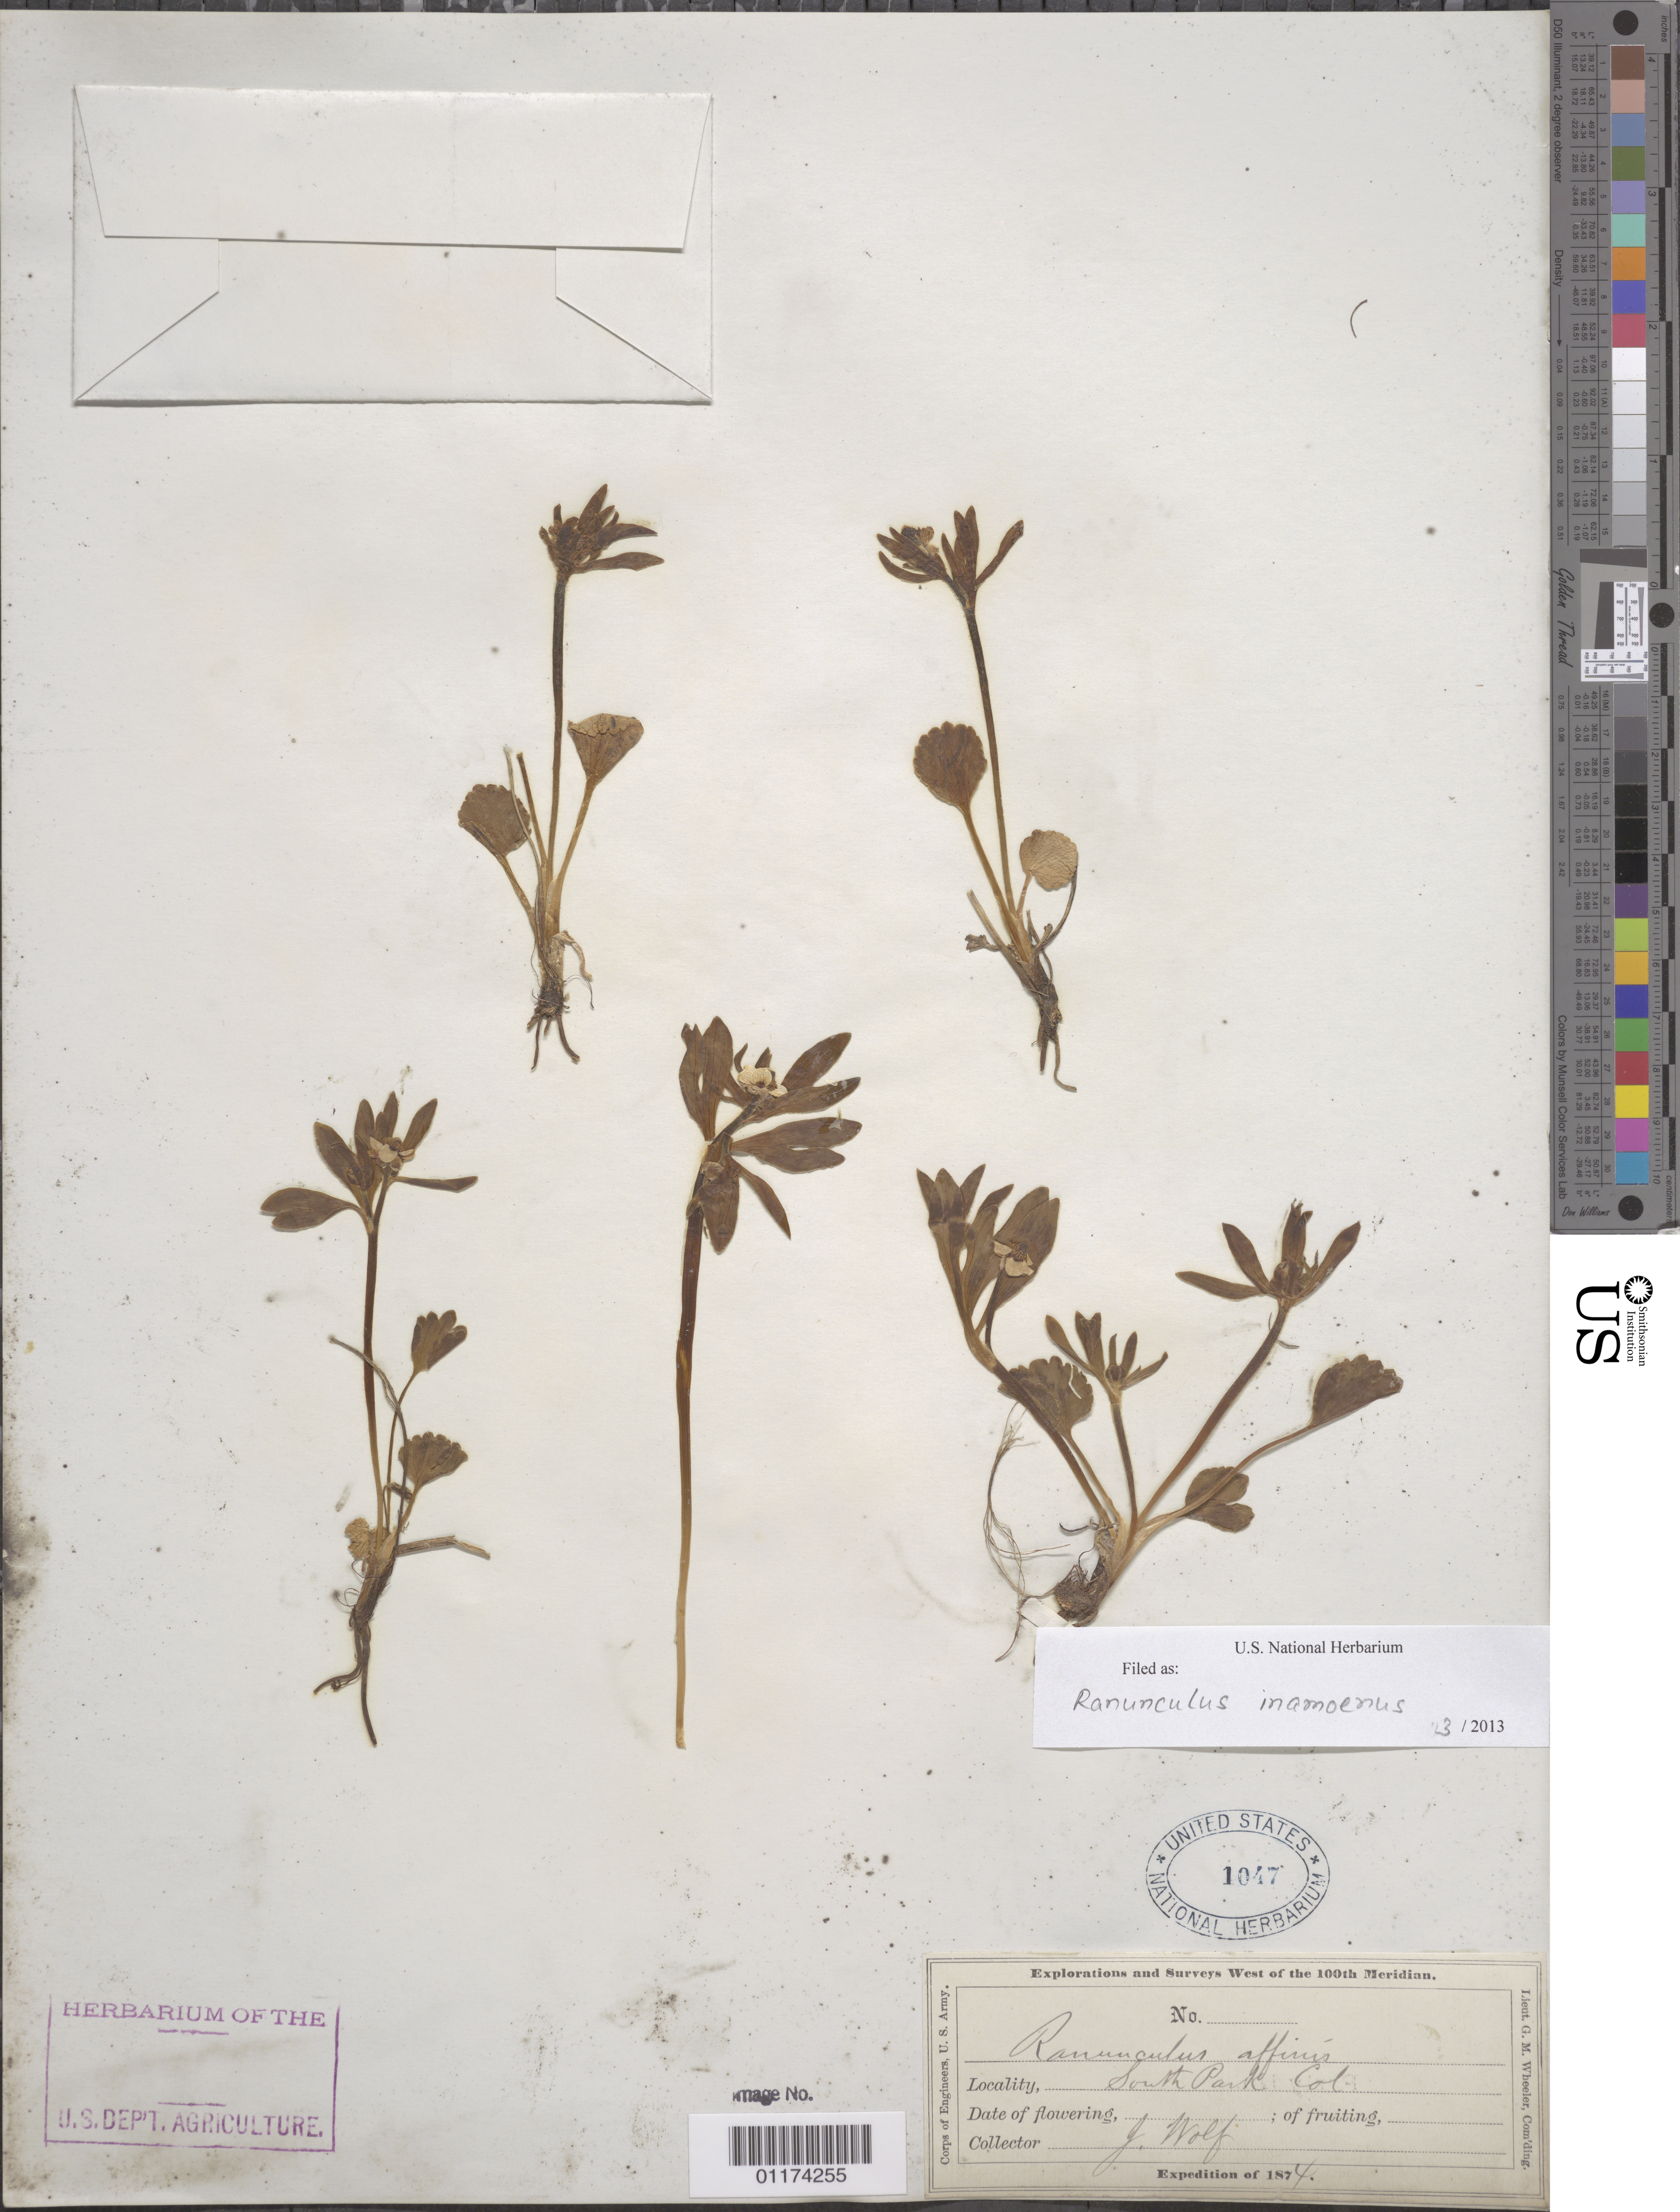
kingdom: Plantae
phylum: Tracheophyta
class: Magnoliopsida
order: Ranunculales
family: Ranunculaceae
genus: Ranunculus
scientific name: Ranunculus inamoenus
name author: Greene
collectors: J. Wolf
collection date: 1874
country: United States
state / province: Colorado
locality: South Park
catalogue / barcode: US 1047